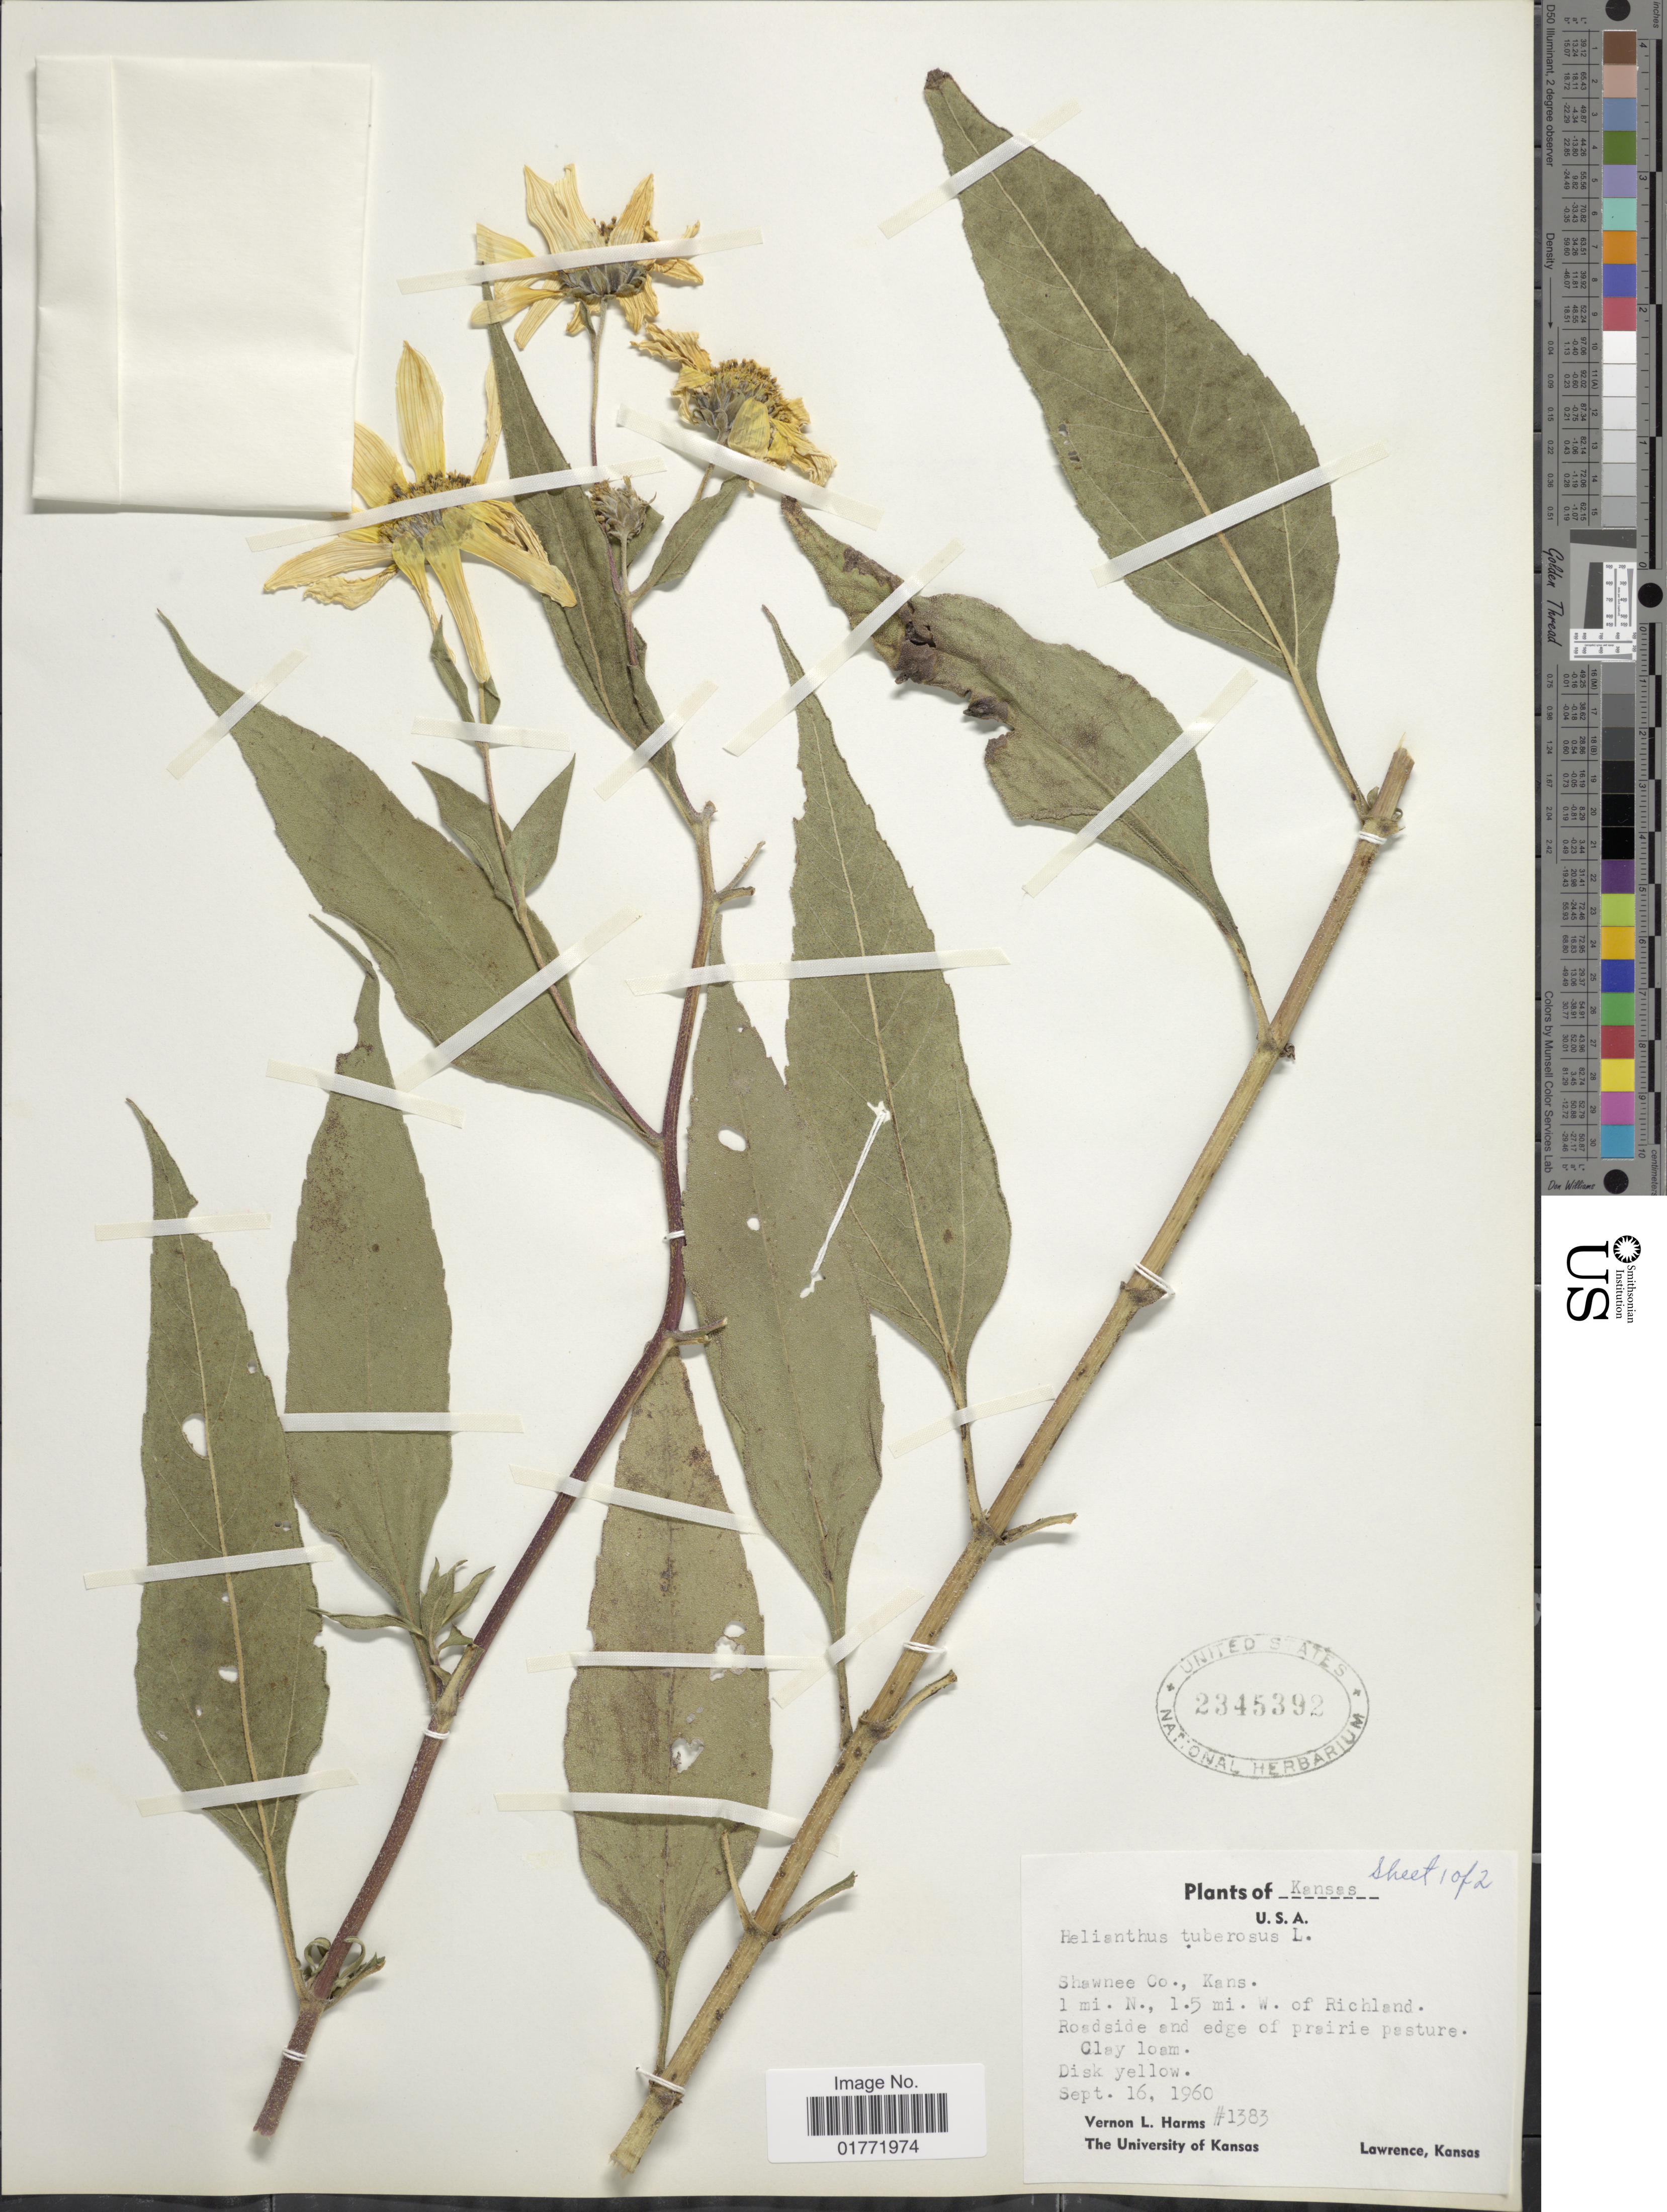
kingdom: Plantae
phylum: Tracheophyta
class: Magnoliopsida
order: Asterales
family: Asteraceae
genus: Helianthus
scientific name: Helianthus tuberosus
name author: L.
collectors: V. Harms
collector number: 1383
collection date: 1960-09-16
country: United States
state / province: Kansas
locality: Kansas, Shawnee Co., Kans. 1 mi N. 1.5 mi. W of Richland. Roadside and edge of prairie pasture.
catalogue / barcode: US 2345392